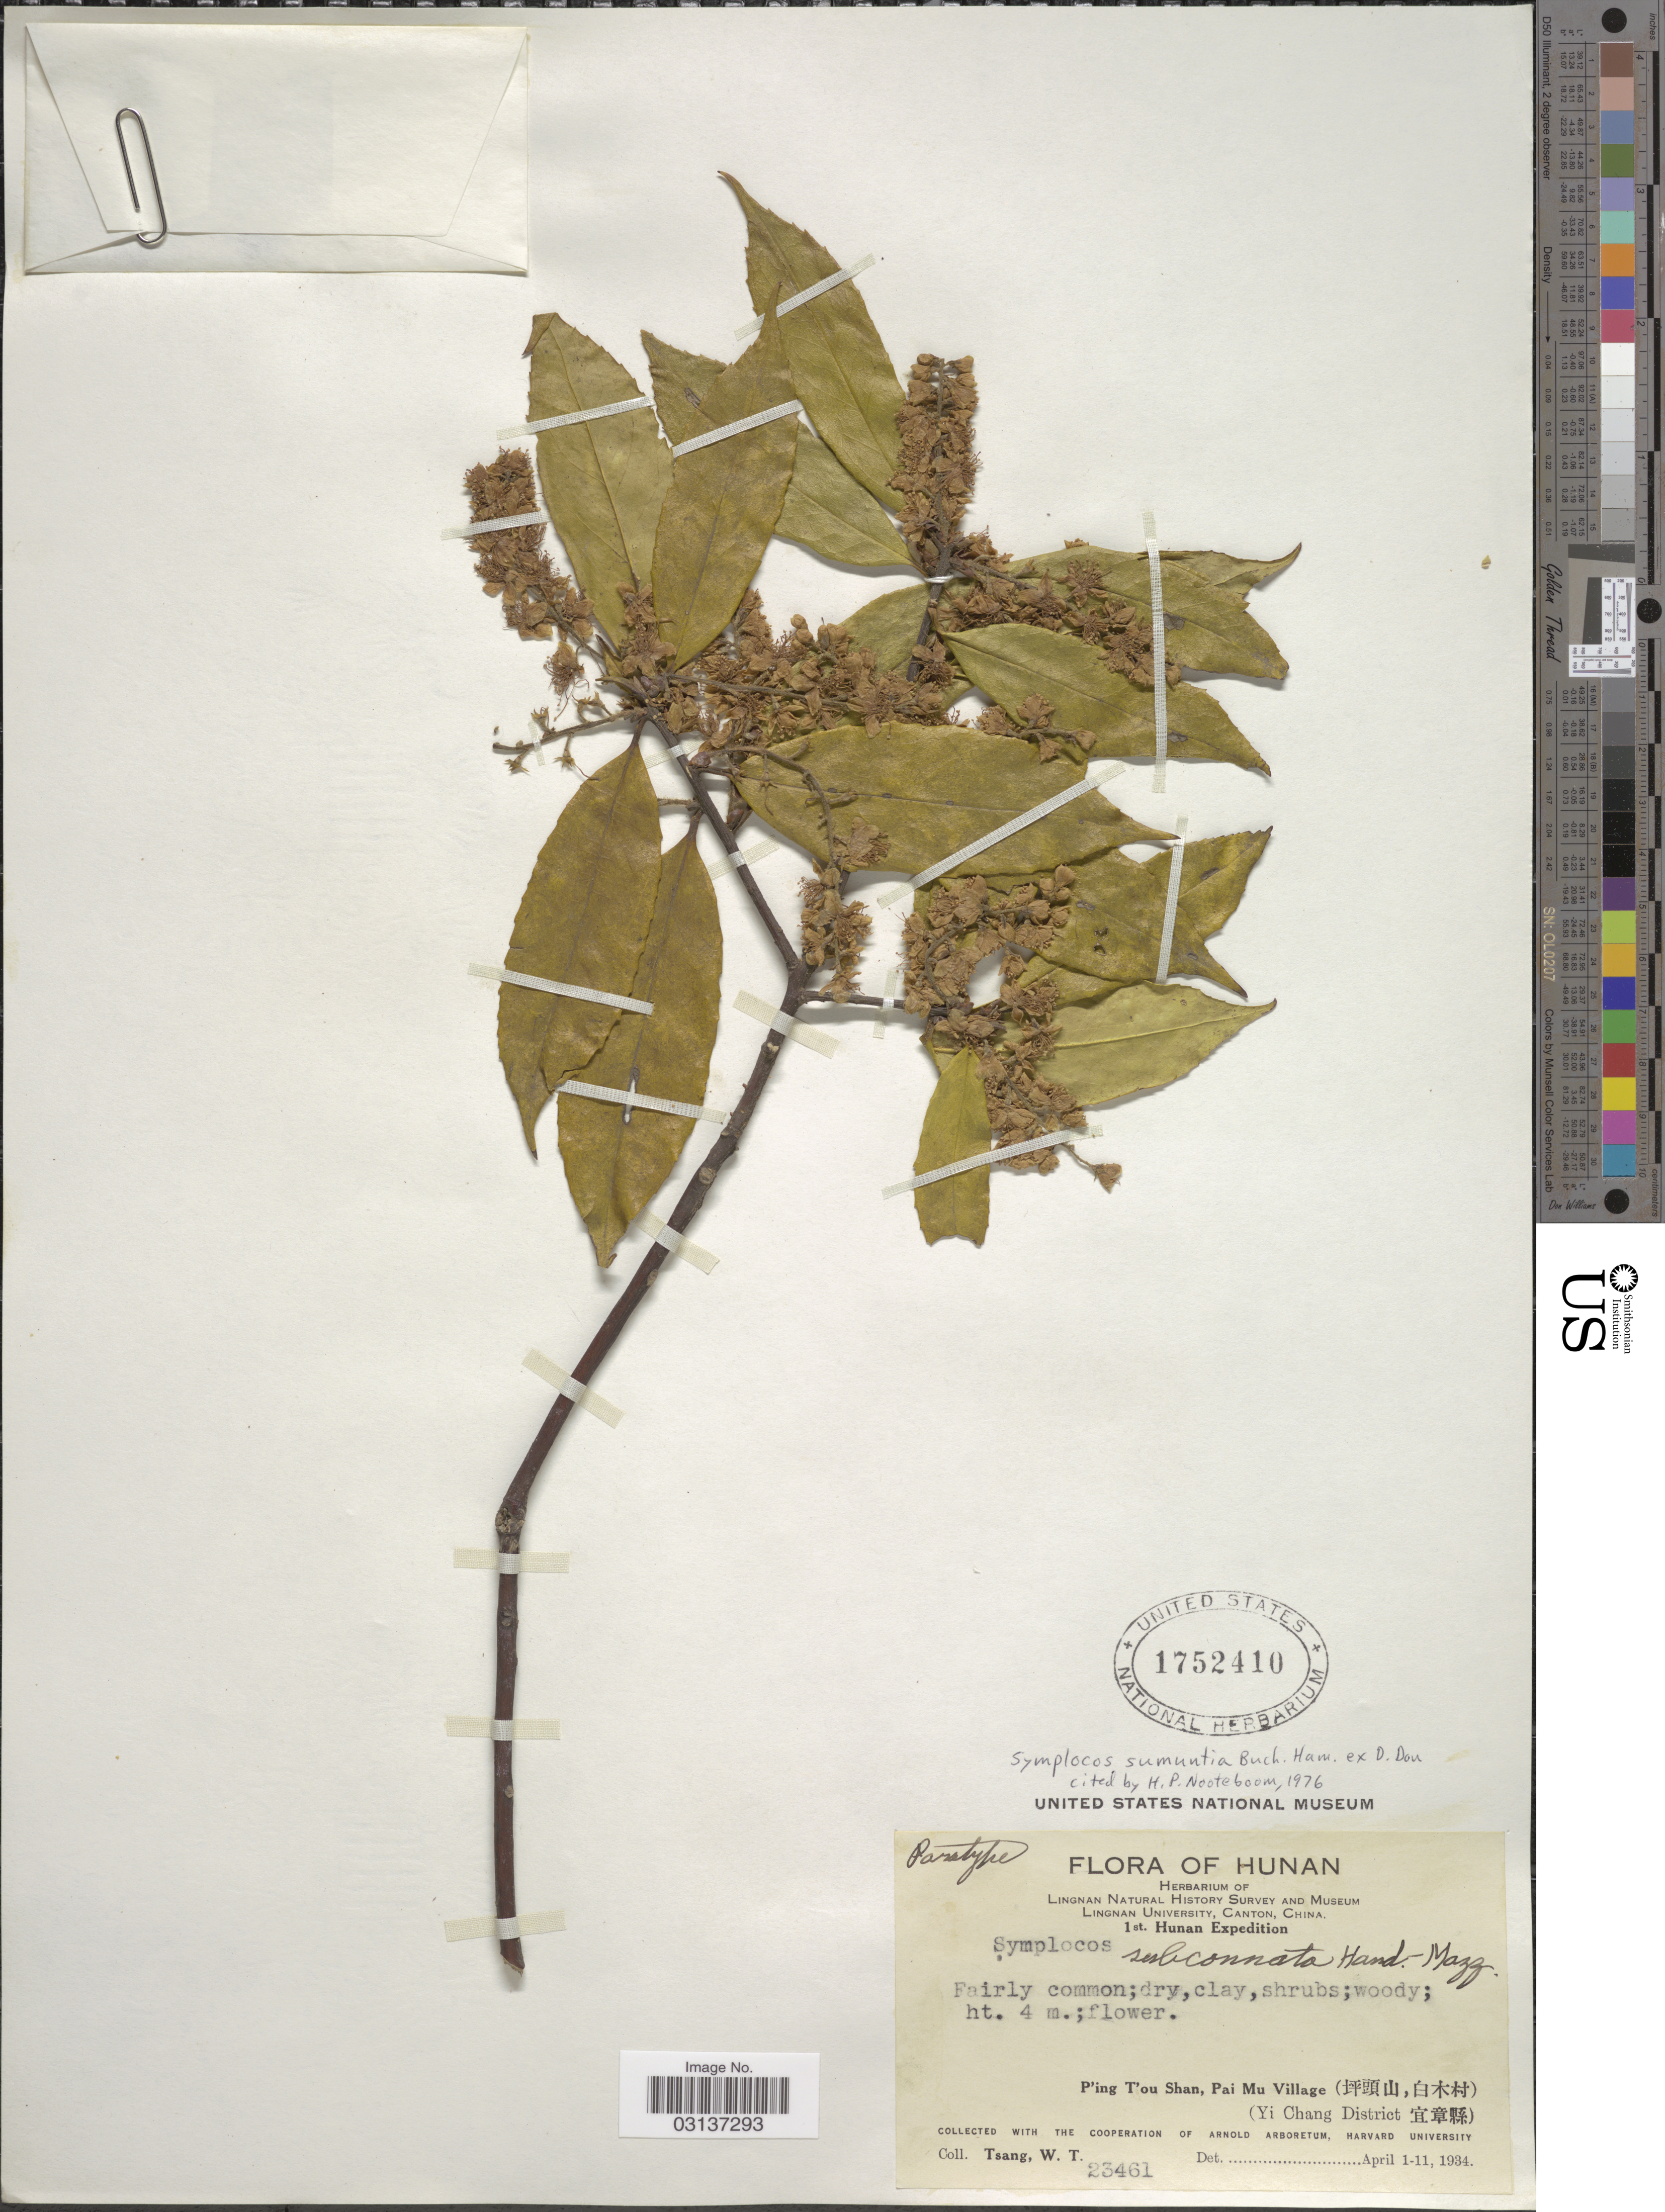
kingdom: Plantae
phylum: Tracheophyta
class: Magnoliopsida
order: Ericales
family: Symplocaceae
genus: Symplocos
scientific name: Symplocos sumuntia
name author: Buch.-Ham. ex D. Don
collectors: W. T. Tsang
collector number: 23461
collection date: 1934-04-01/1934-04-11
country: China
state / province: Hunan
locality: P'ing T'ou Shan, Pai Mu Village (Yi Chang District).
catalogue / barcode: US 1752410